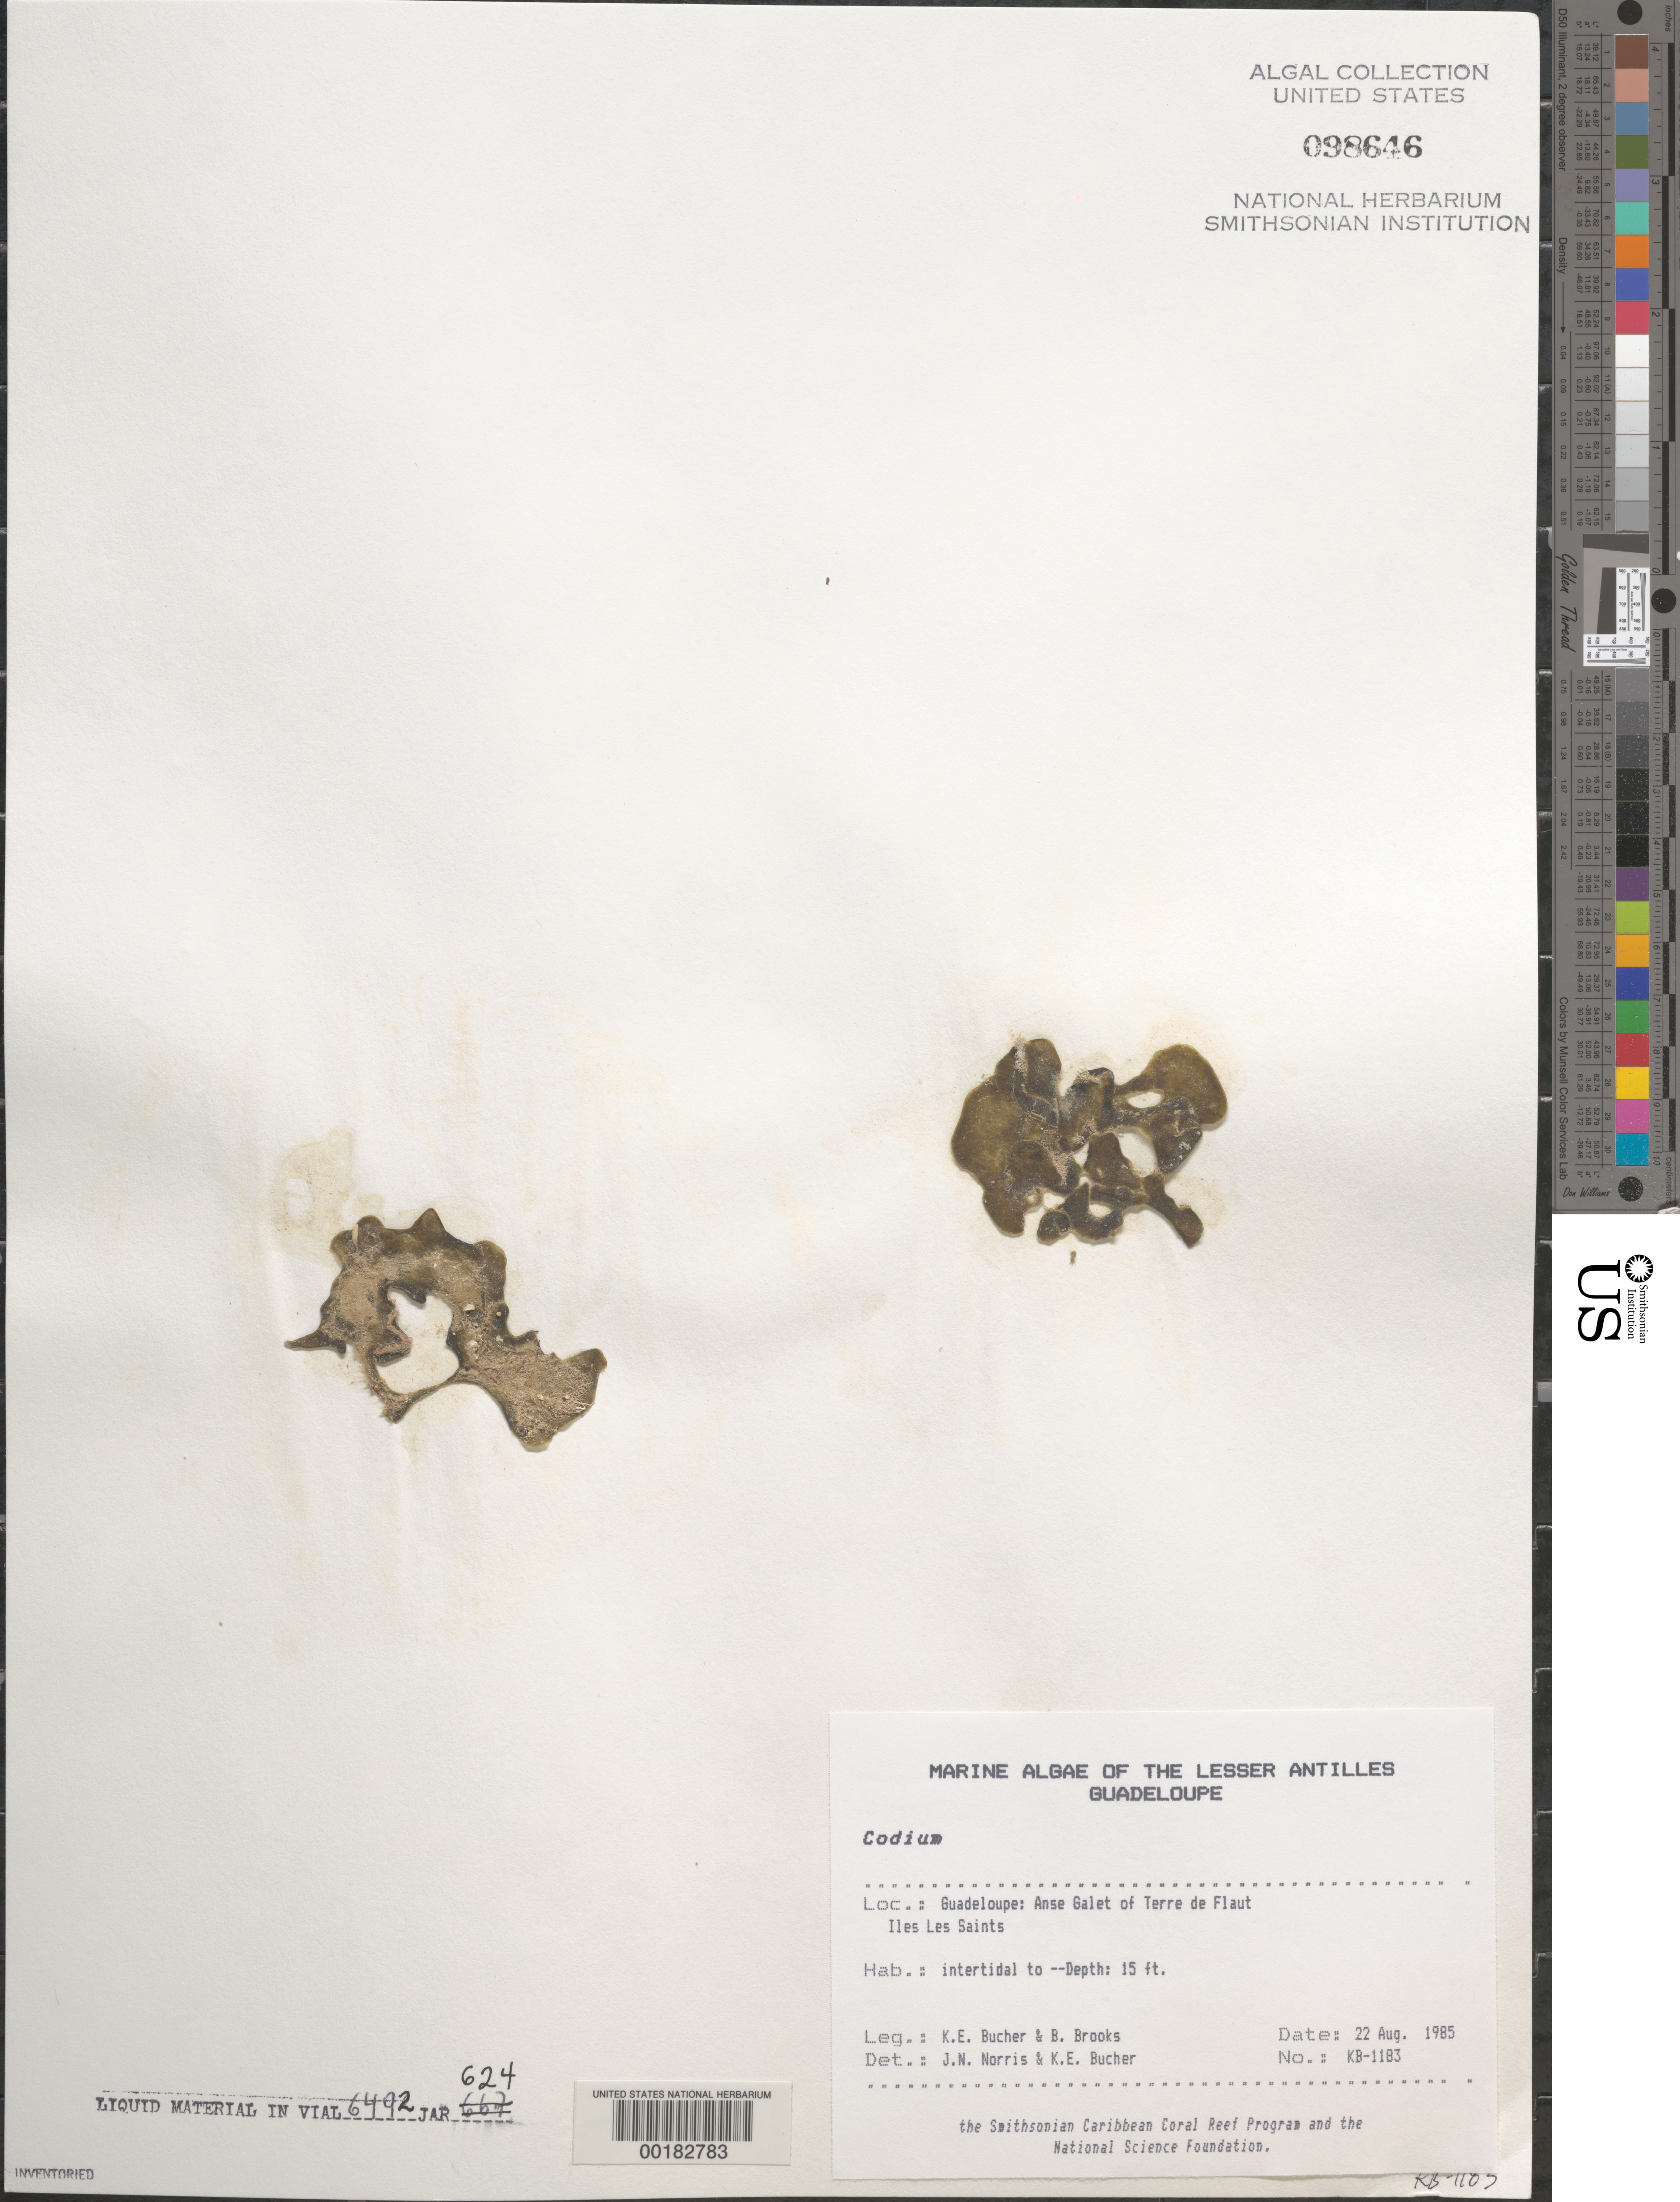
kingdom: Plantae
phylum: Chlorophyta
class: Ulvophyceae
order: Bryopsidales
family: Codiaceae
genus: Codium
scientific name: Codium sp.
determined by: Norris, J. N.; Bucher, K. E.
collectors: K. E. Bucher & B. Brooks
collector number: Kb-1183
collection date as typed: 22 Aug 1985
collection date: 1985-08-22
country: Guadeloupe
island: Iles des Saintes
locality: Anse Galet off Terre de Flaut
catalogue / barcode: US 98646